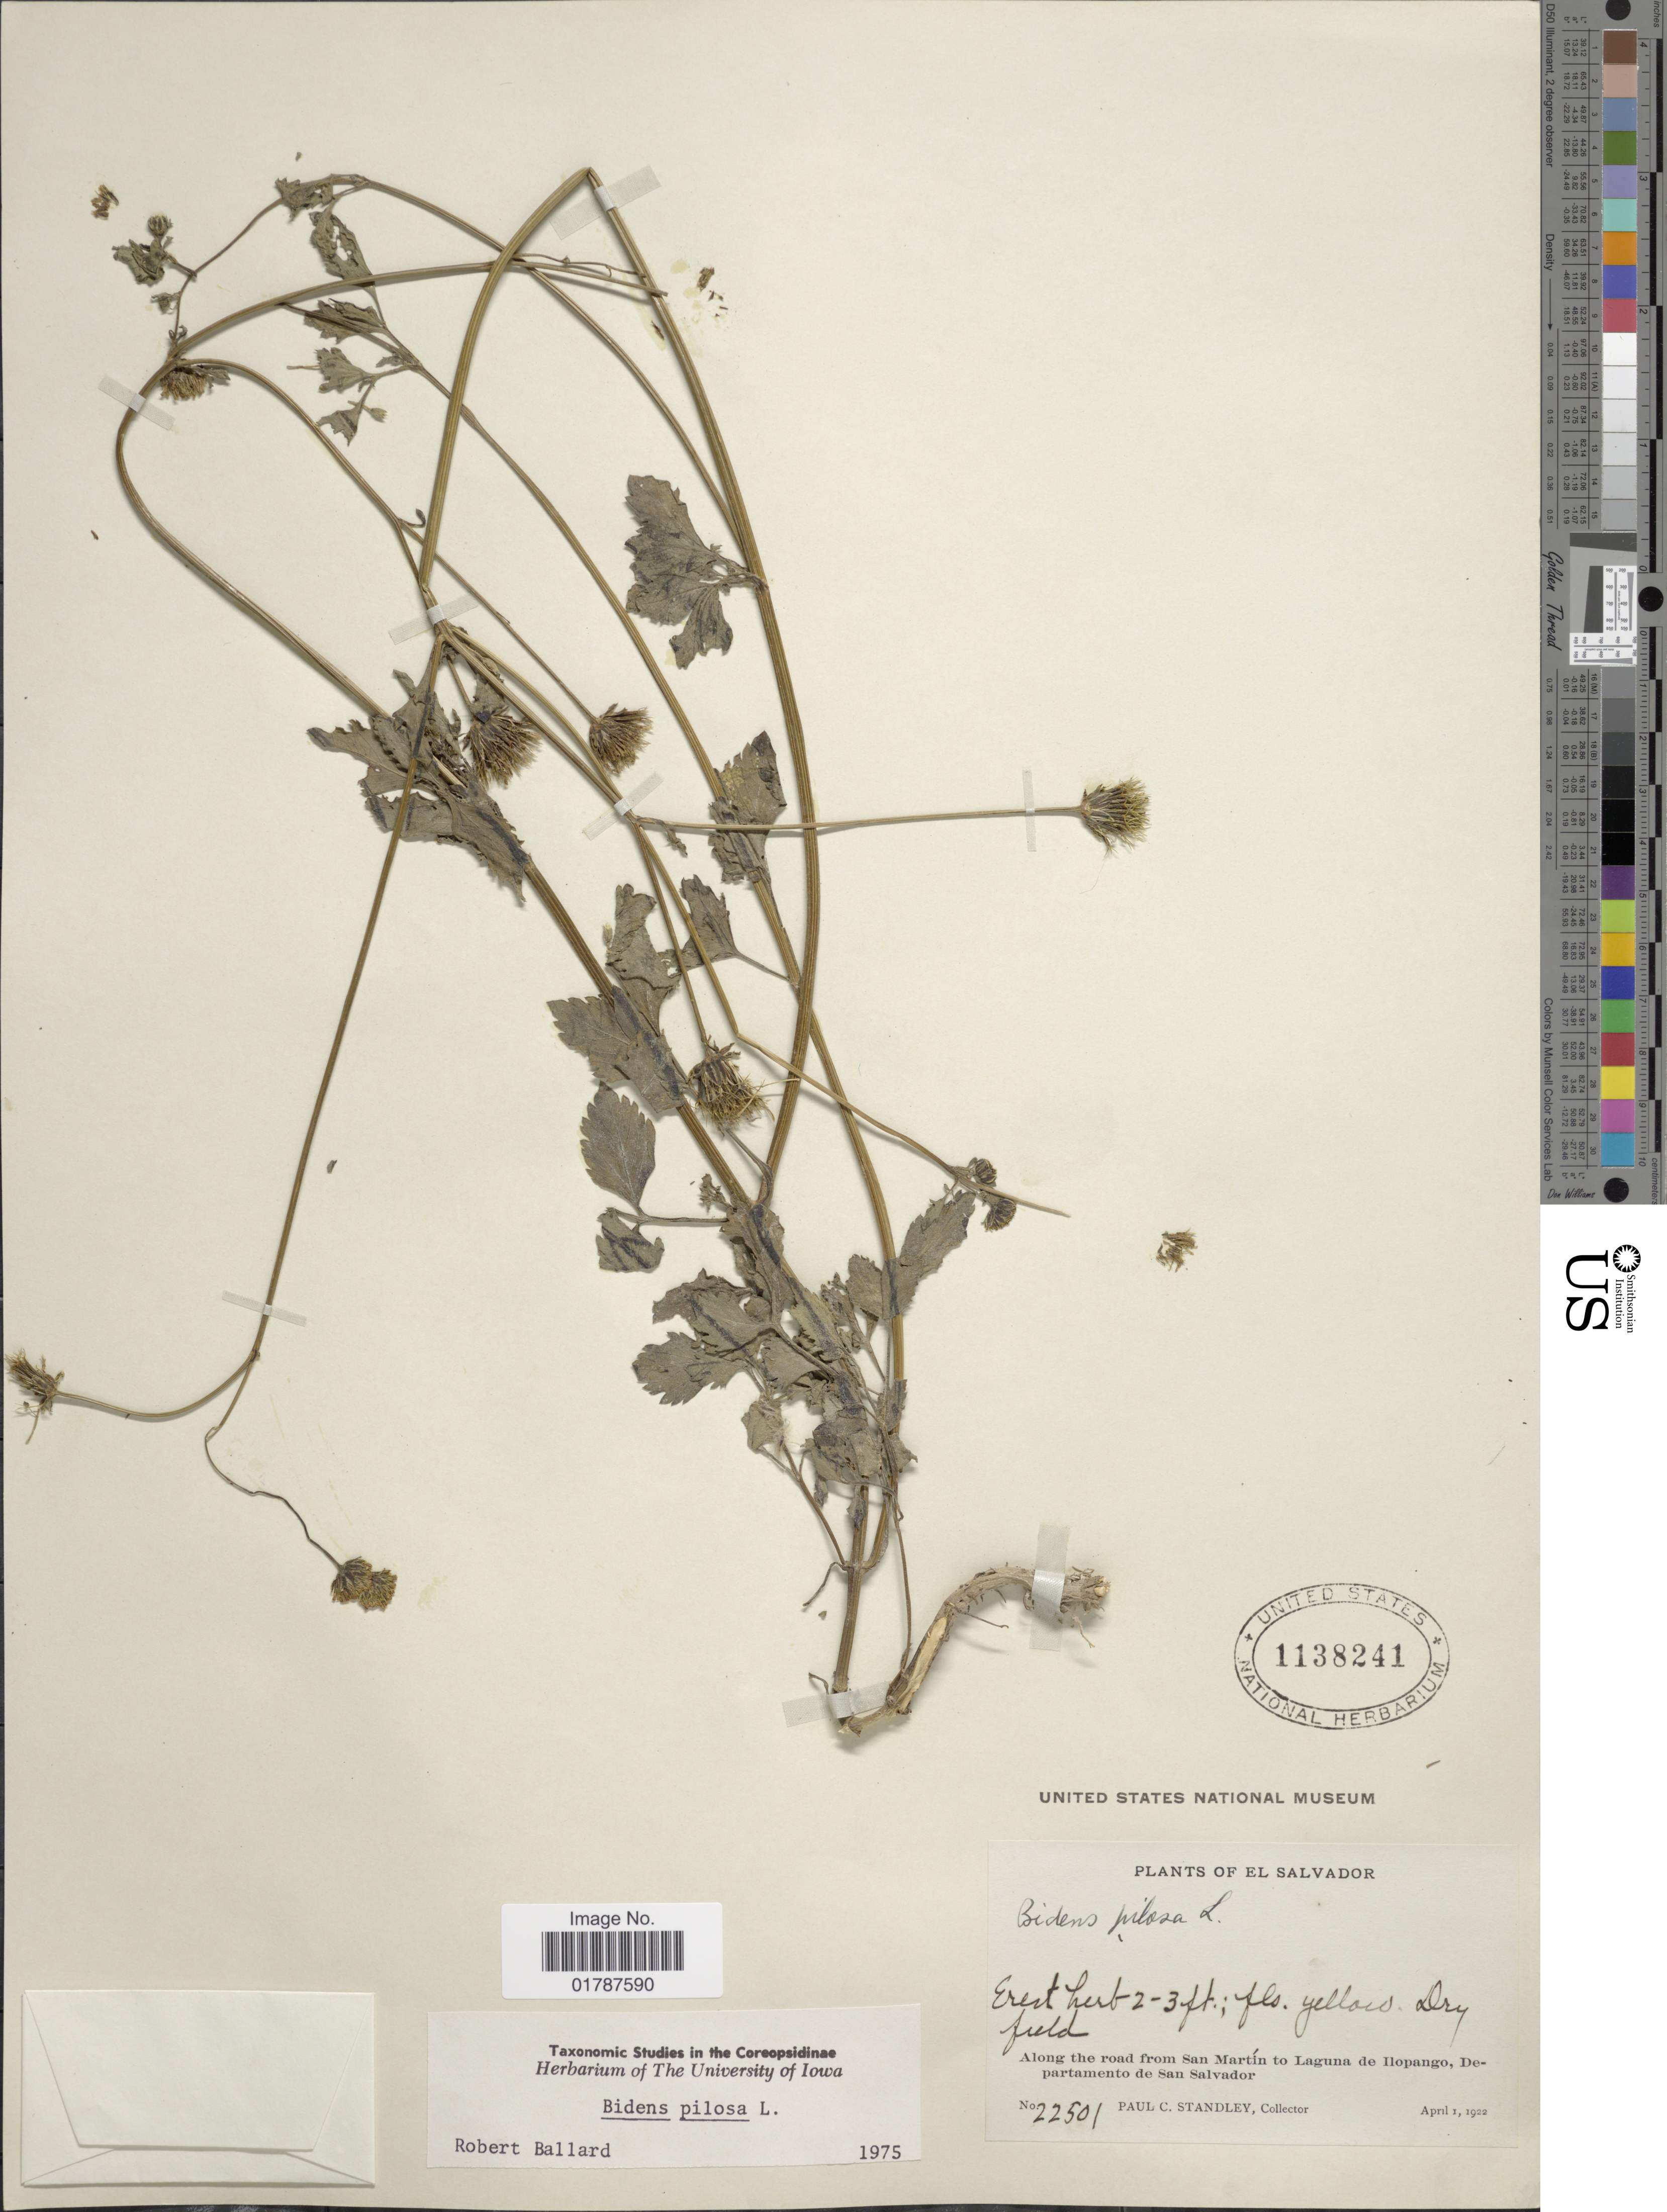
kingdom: Plantae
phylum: Tracheophyta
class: Magnoliopsida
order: Asterales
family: Asteraceae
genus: Bidens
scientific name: Bidens pilosa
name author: L.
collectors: P. C. Standley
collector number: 22501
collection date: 1922-04-01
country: El Salvador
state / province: San Salvador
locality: Along the road from San Martin to Laguna de Ilopango, Departamento de San Salvador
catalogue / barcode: US 1138241